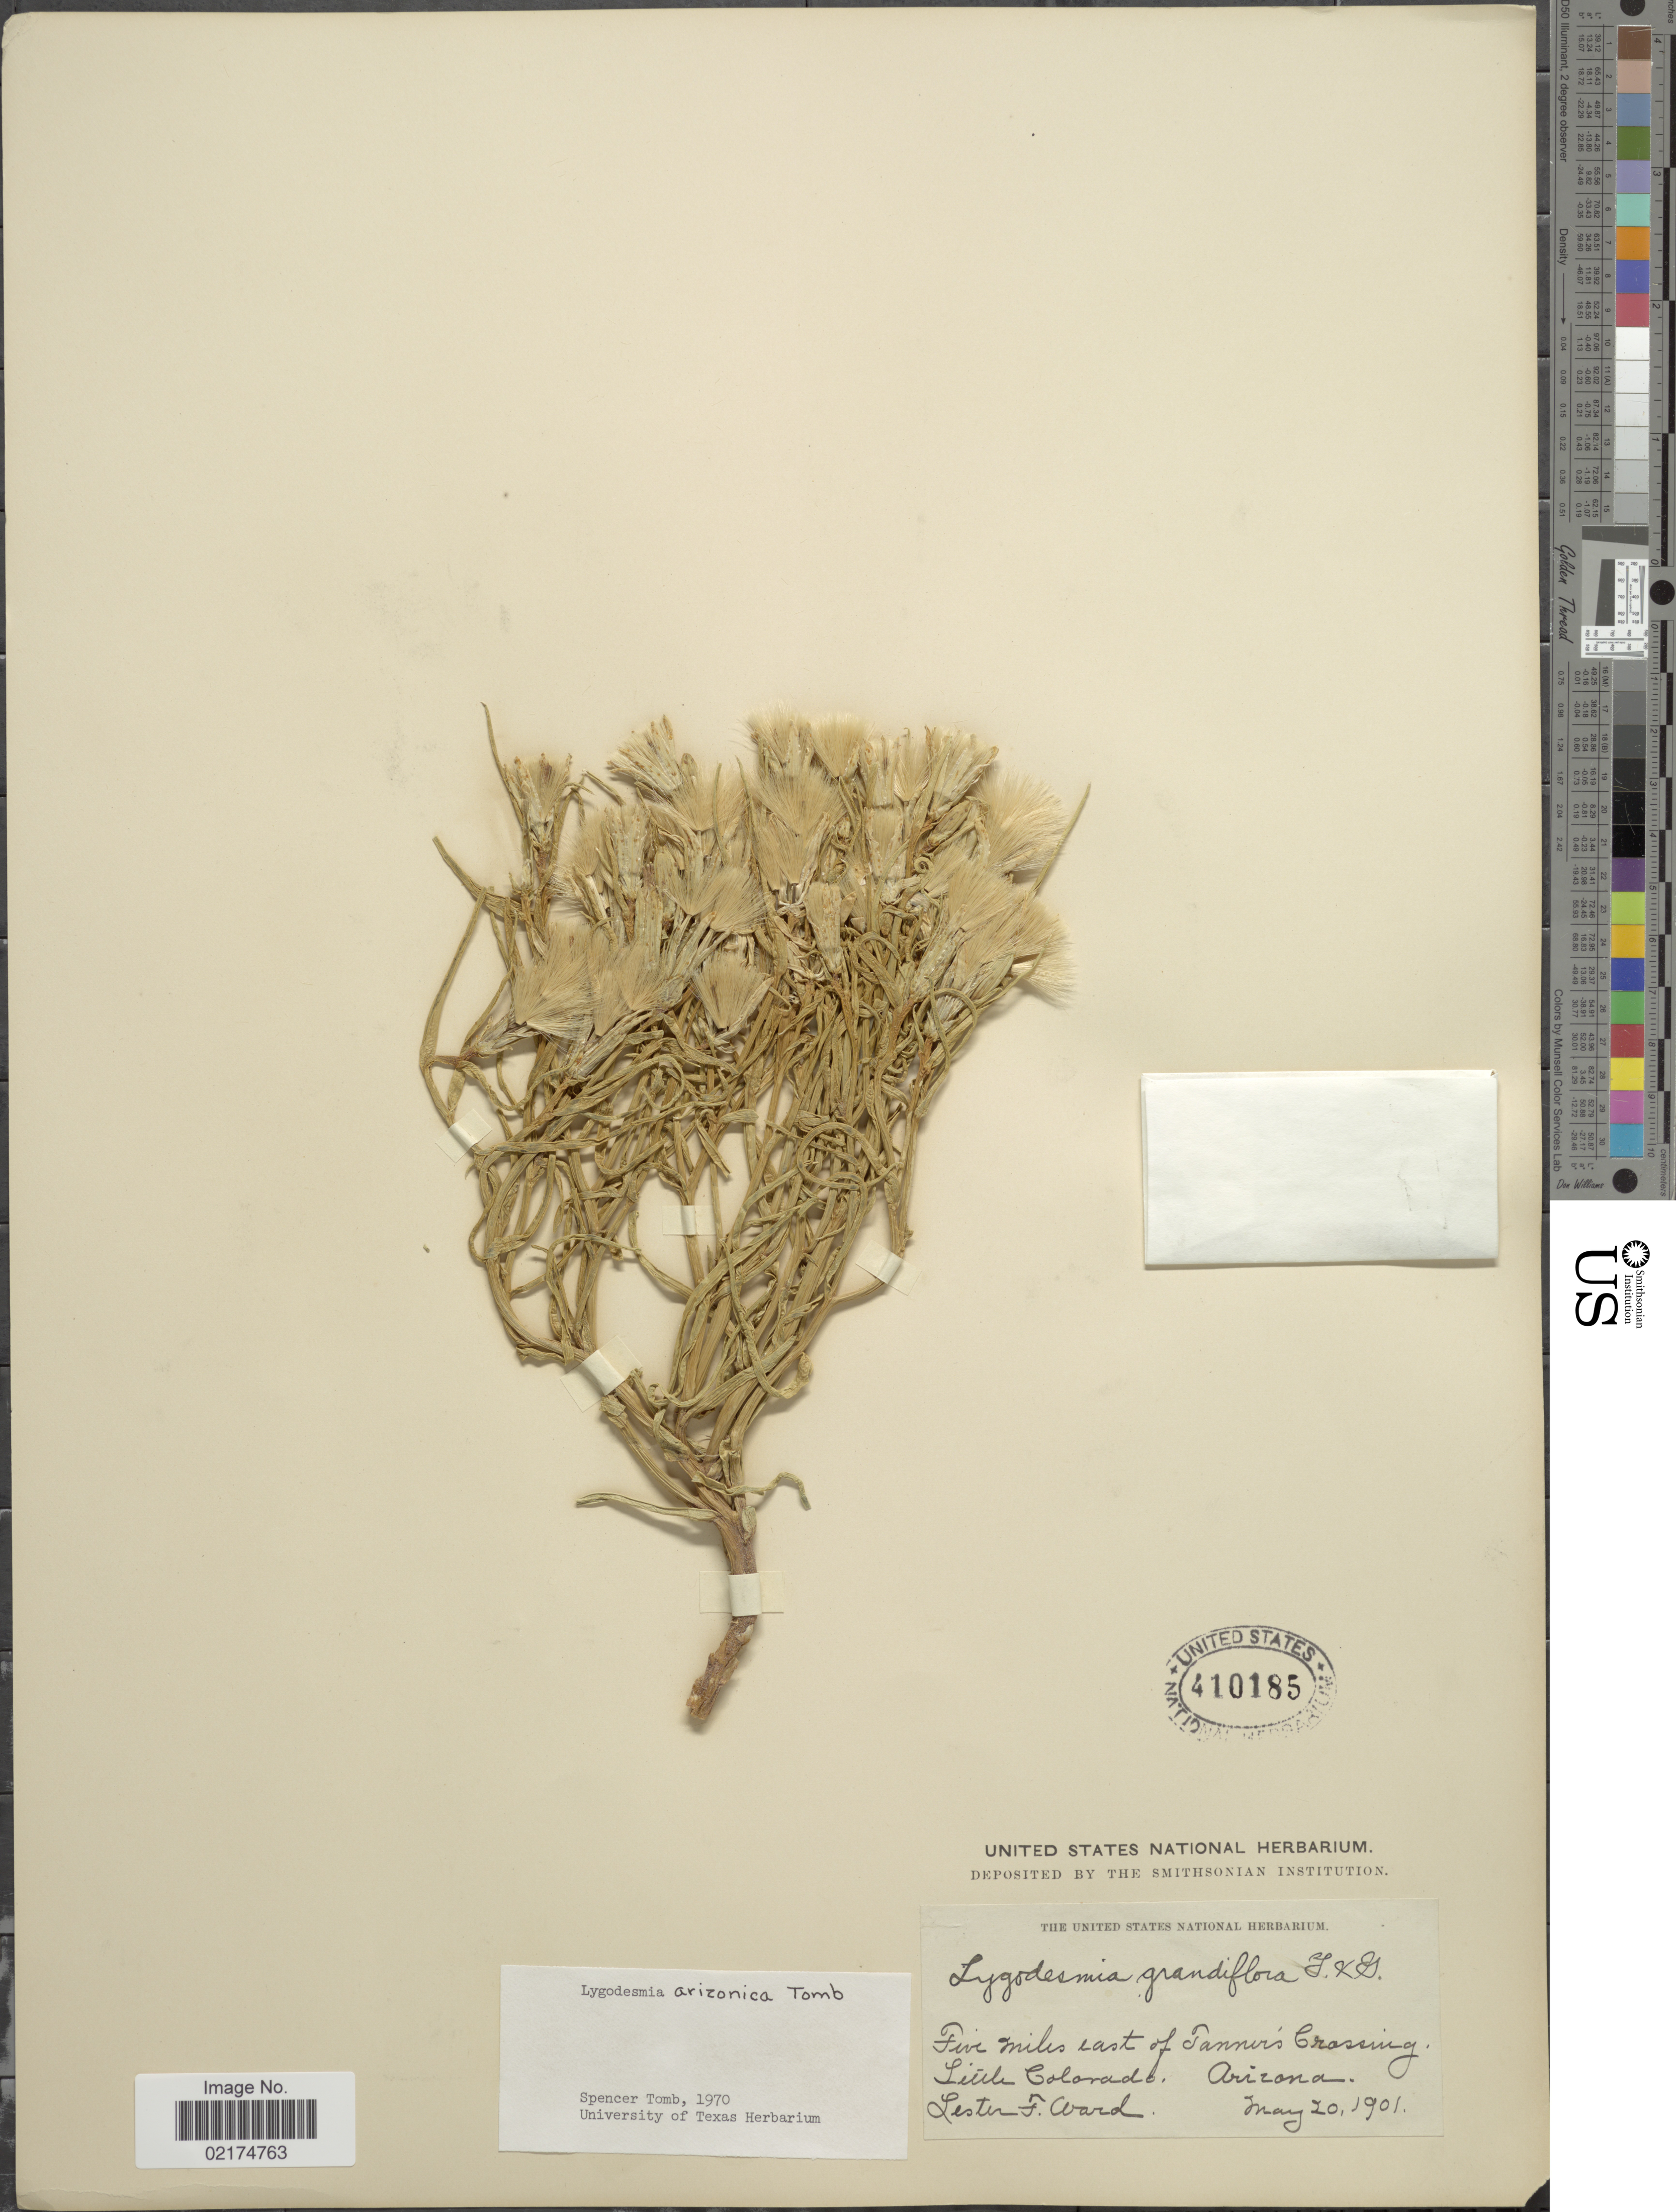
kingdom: Plantae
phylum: Tracheophyta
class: Magnoliopsida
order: Asterales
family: Asteraceae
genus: Lygodesmia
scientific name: Lygodesmia grandiflora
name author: Torr. & A. Gray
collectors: L. F. Ward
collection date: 1901-05-20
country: United States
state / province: Arizona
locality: Five miles east of Tanner's Crossing. Little Colorado.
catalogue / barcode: US 410185